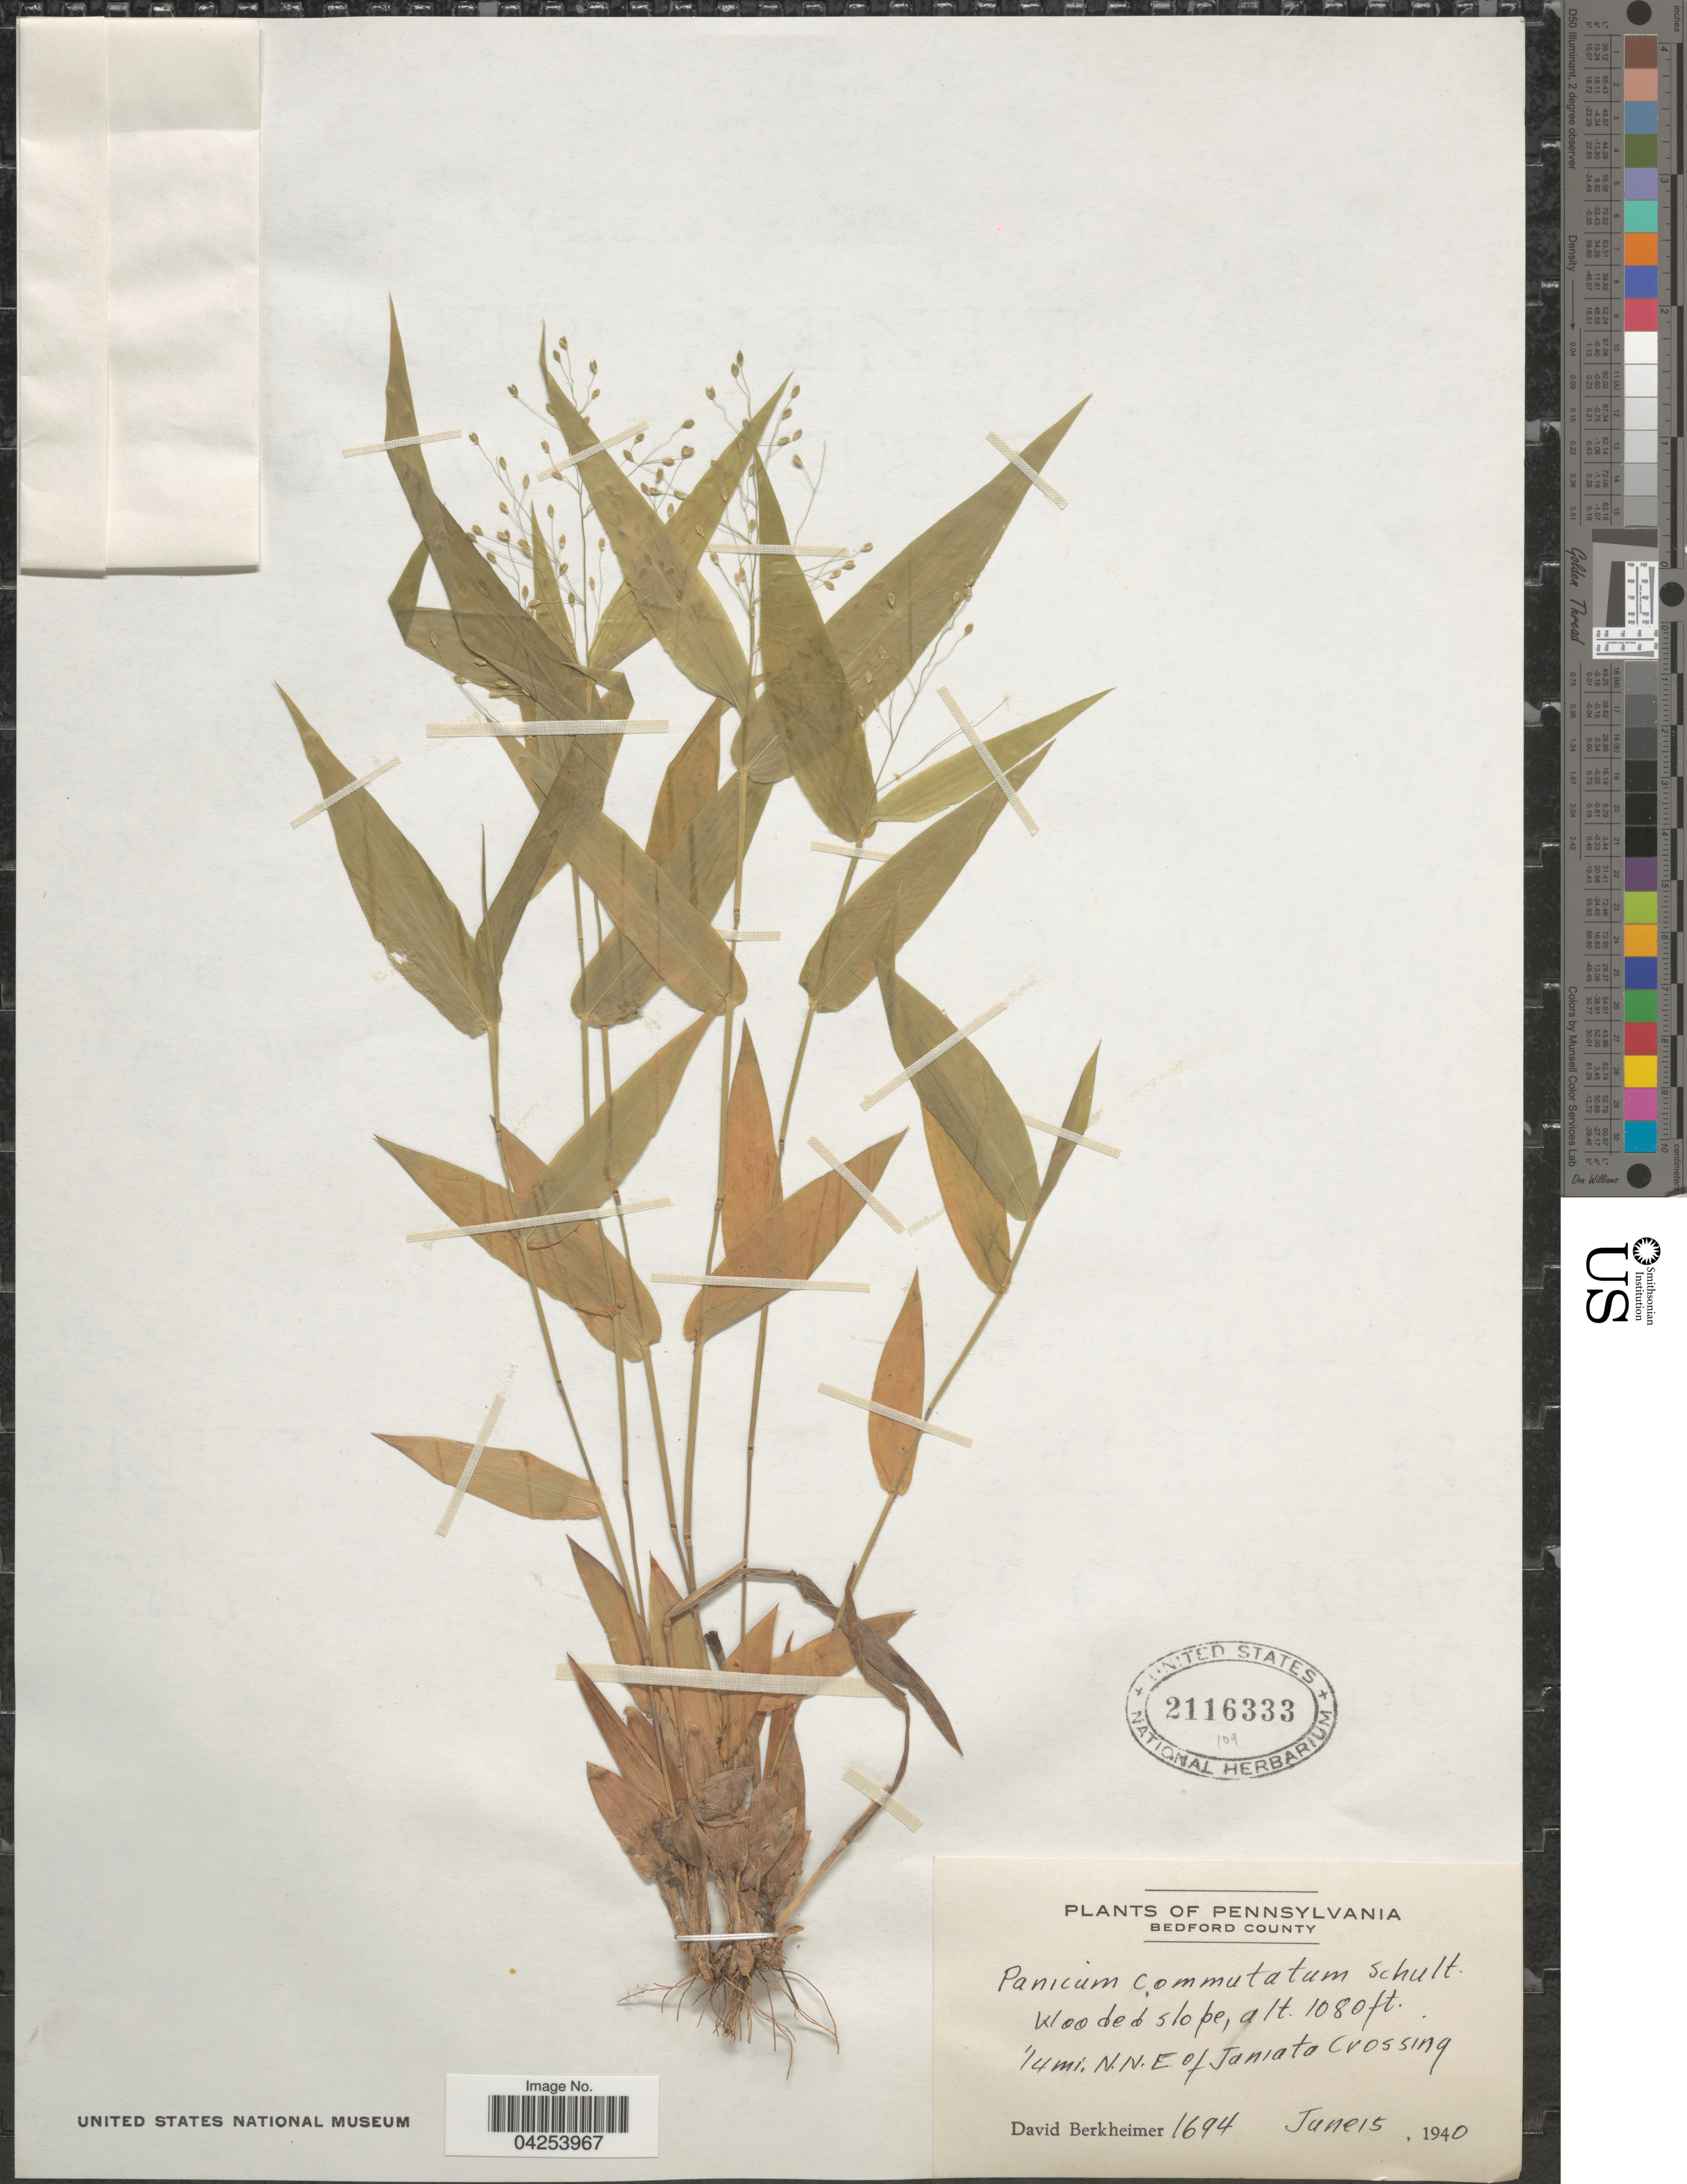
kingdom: Plantae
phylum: Tracheophyta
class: Liliopsida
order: Poales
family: Poaceae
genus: Dichanthelium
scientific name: Dichanthelium commutatum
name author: (Schult.) Gould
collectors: D. Berkheimer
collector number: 1694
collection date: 1940-06-15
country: United States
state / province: Pennsylvania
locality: Bedford County. Wooded slope, 1/4 mi. N.N.E. of Janiata Crossing.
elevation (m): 329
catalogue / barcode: US 2116333